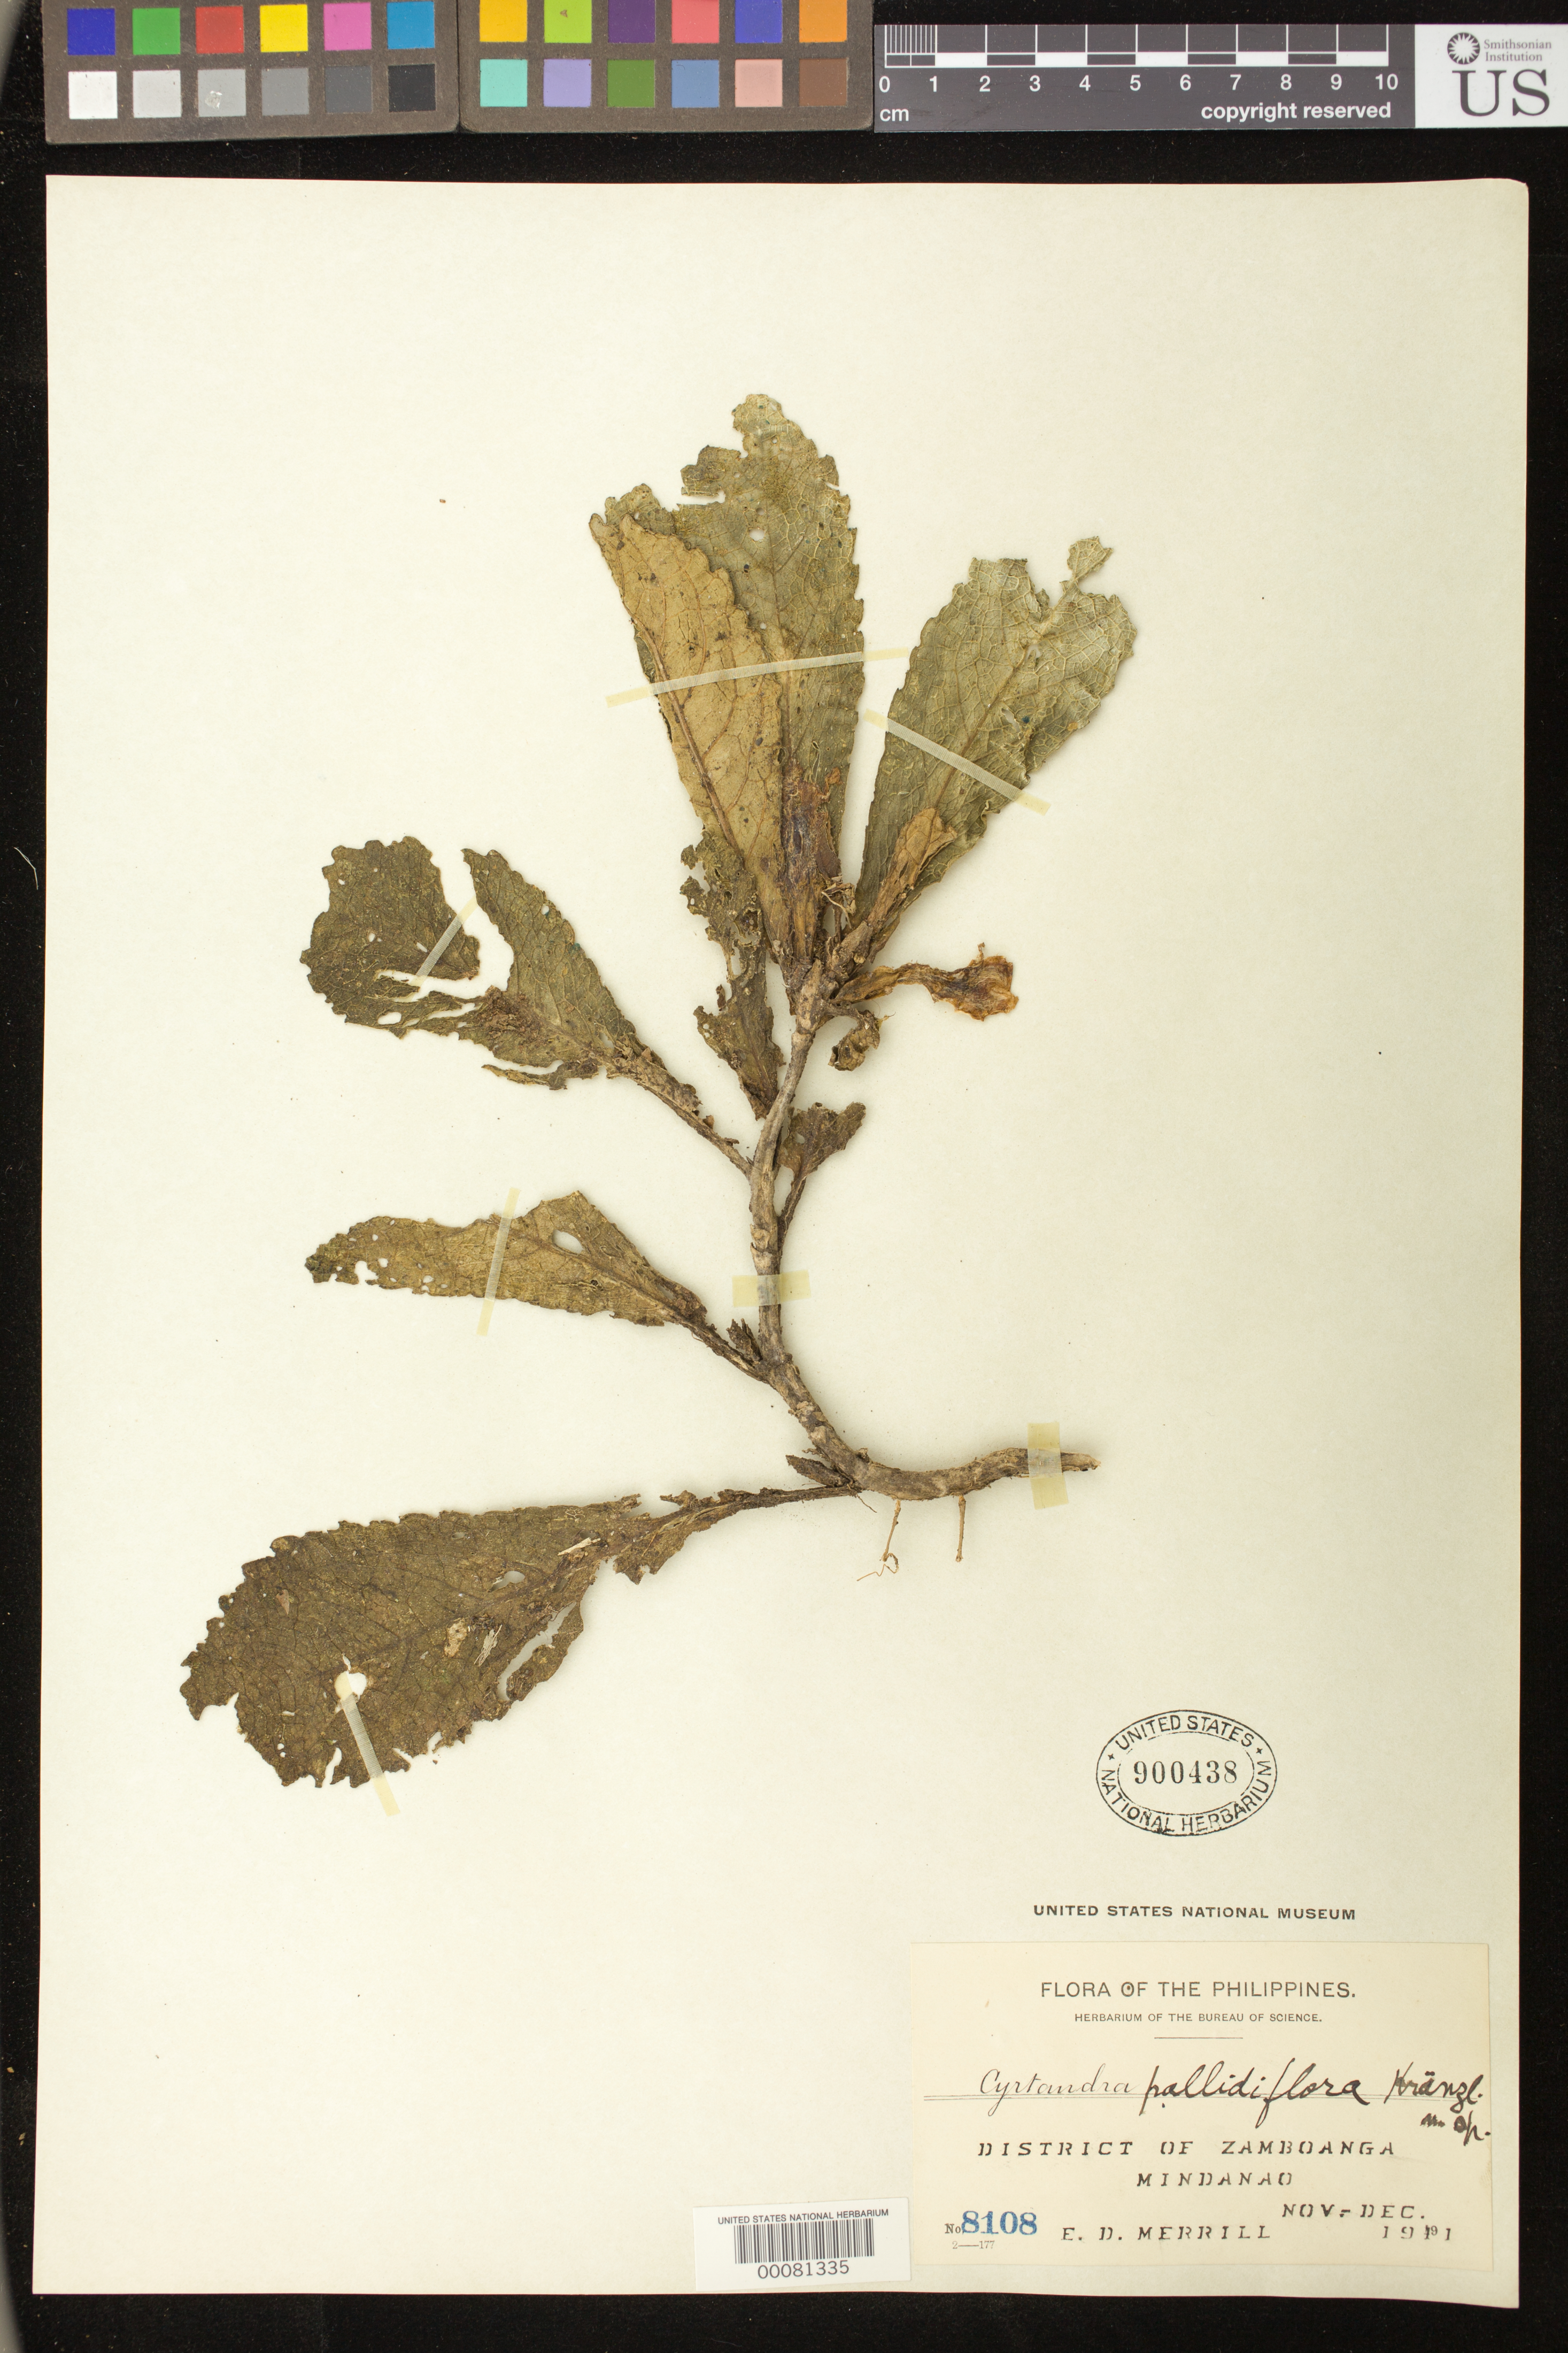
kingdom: Plantae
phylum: Tracheophyta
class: Magnoliopsida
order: Lamiales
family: Gesneriaceae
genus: Rhynchotechum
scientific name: Rhynchotechum parviflorum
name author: Blume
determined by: Skog, Laurence E.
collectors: E. D. Merrill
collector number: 8108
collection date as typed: Nov-Dec 1911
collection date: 1911-11/1911-12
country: Philippines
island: Mindanao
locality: District of Zamboanga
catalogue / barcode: US 900438